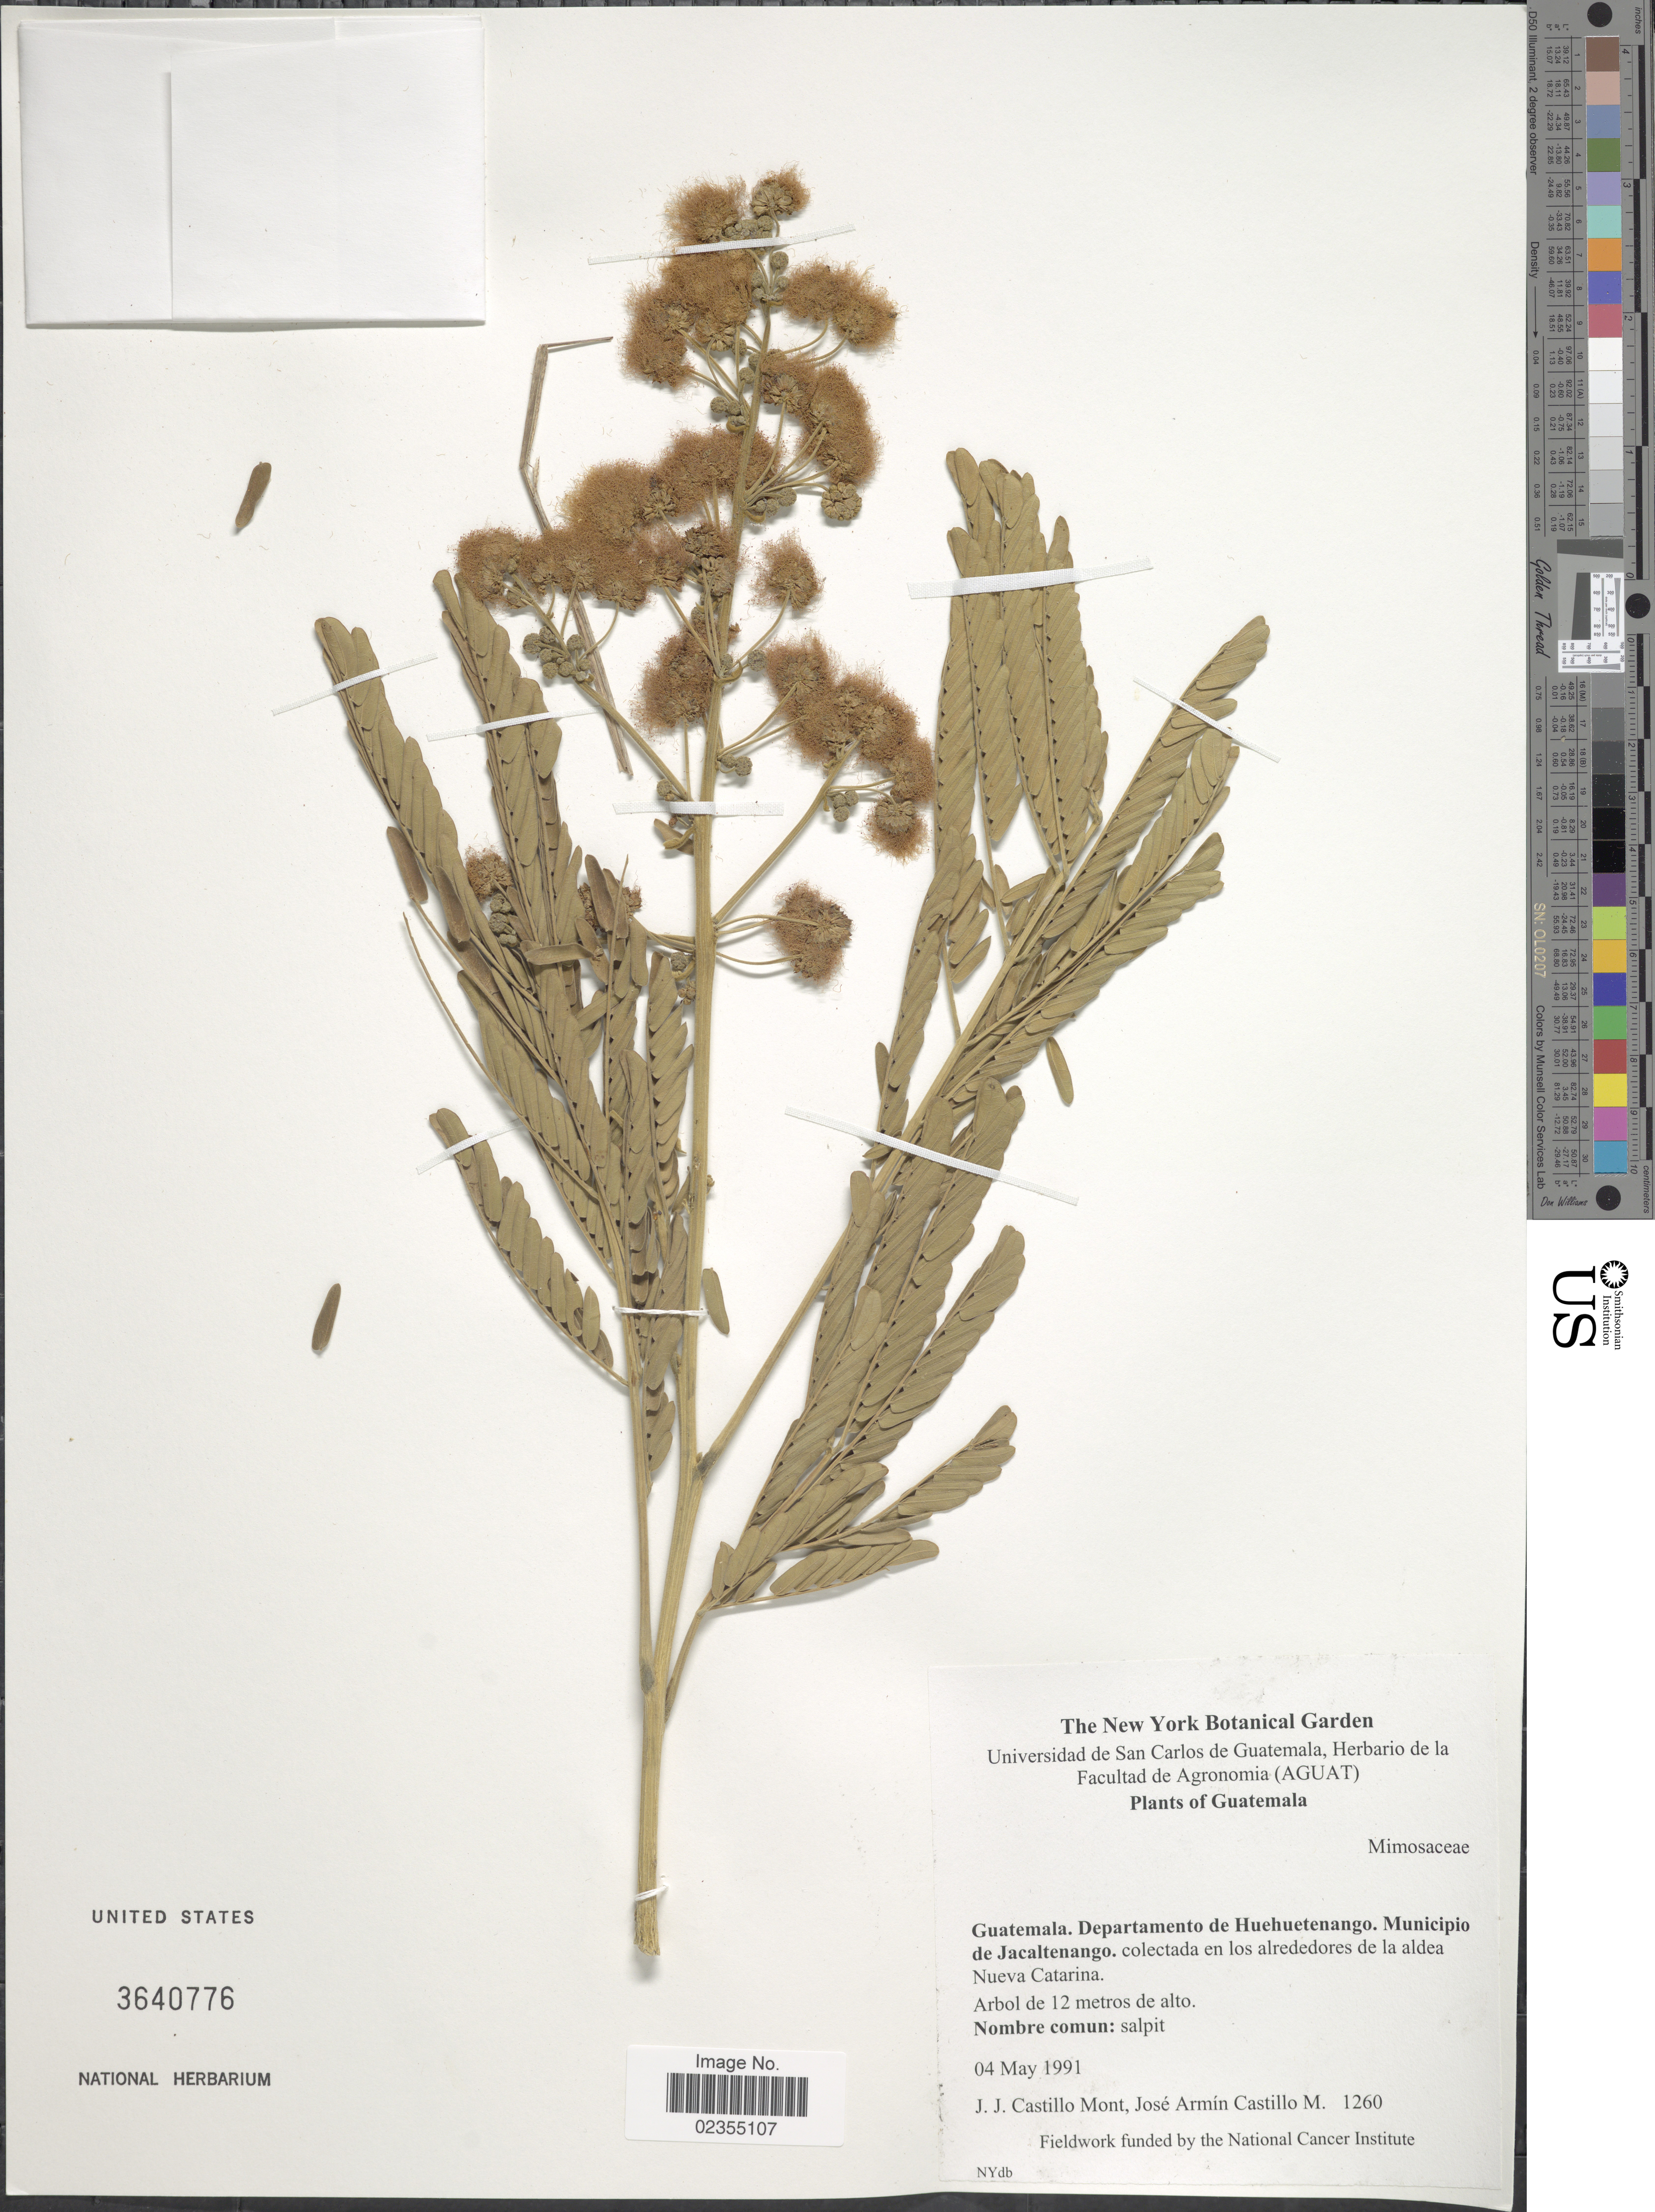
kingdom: Plantae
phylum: Tracheophyta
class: Magnoliopsida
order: Fabales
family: Fabaceae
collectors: J. Castillo & J. A. Castillo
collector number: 1260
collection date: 1991-05-04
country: Guatemala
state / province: Huehuetenango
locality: Municipio de Jacaltengo. colectada en los alrededores de la aldea Nueva Catarina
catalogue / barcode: US 3640776